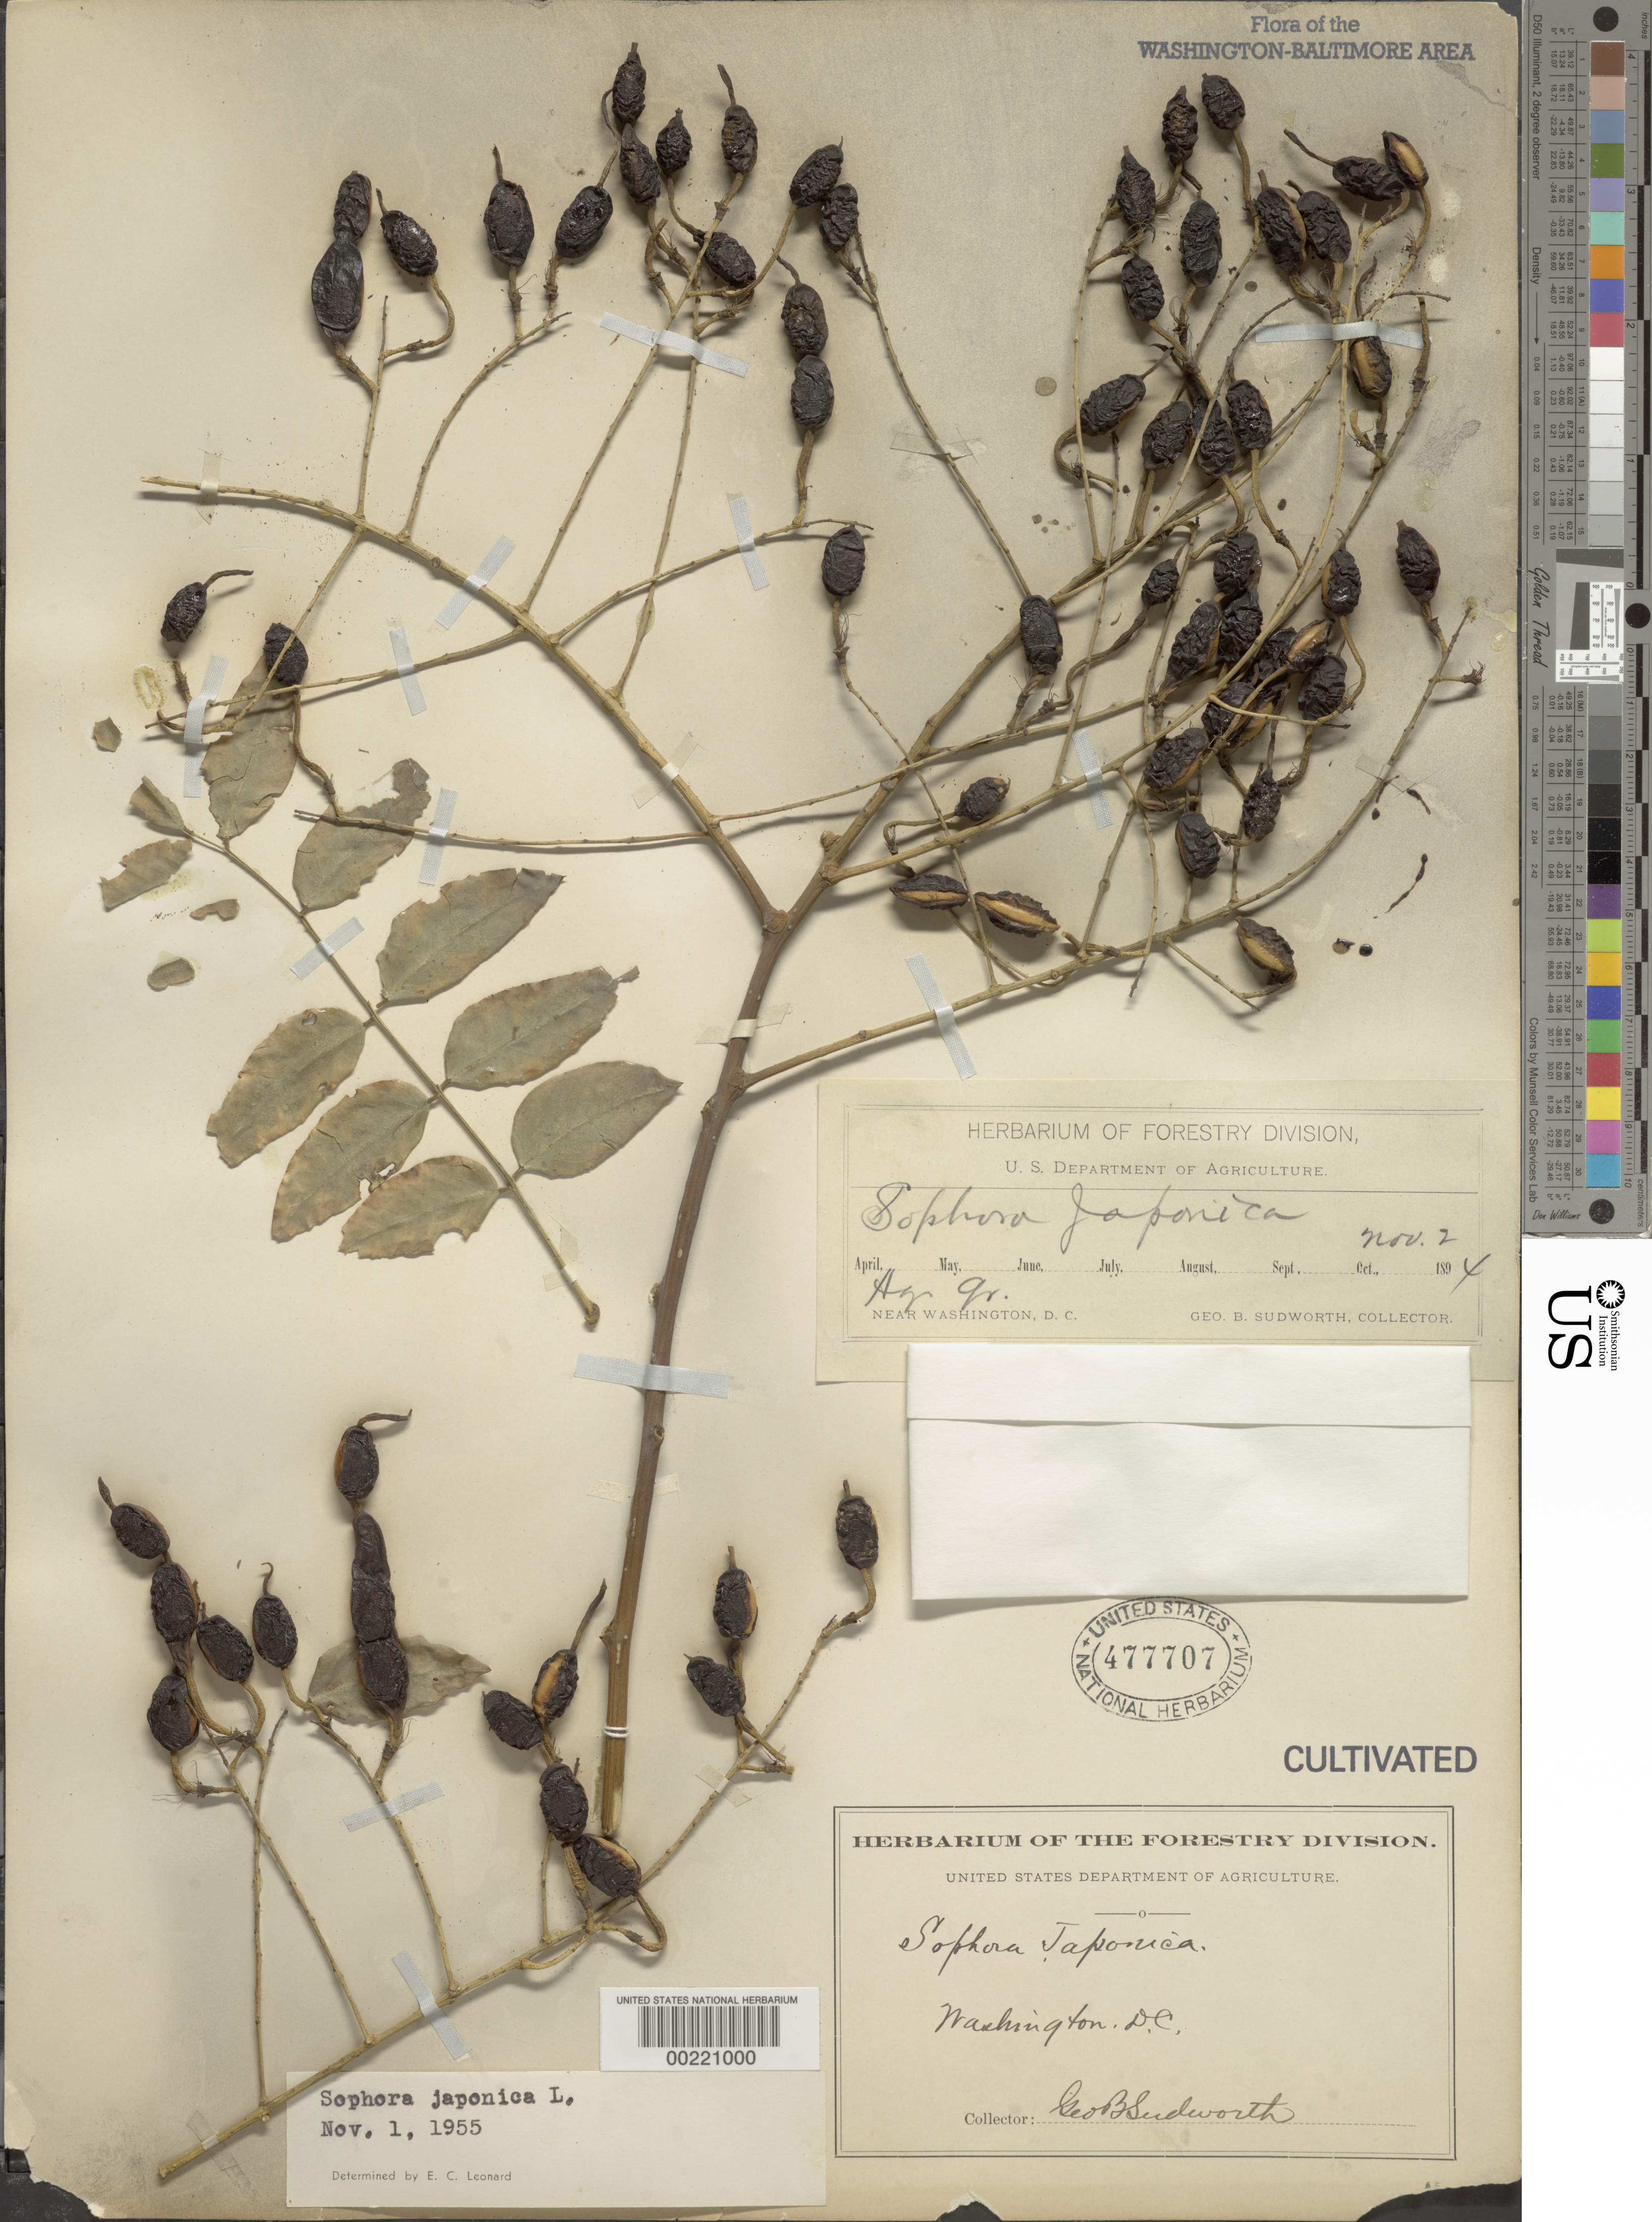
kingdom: Plantae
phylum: Tracheophyta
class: Magnoliopsida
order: Fabales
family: Fabaceae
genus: Sophora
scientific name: Sophora japonica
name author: L.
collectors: G. B. Sudworth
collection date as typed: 02 Nov 1894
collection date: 1894-11-02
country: United States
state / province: District of Columbia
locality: Department of Agriculture grounds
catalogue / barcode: US 477707